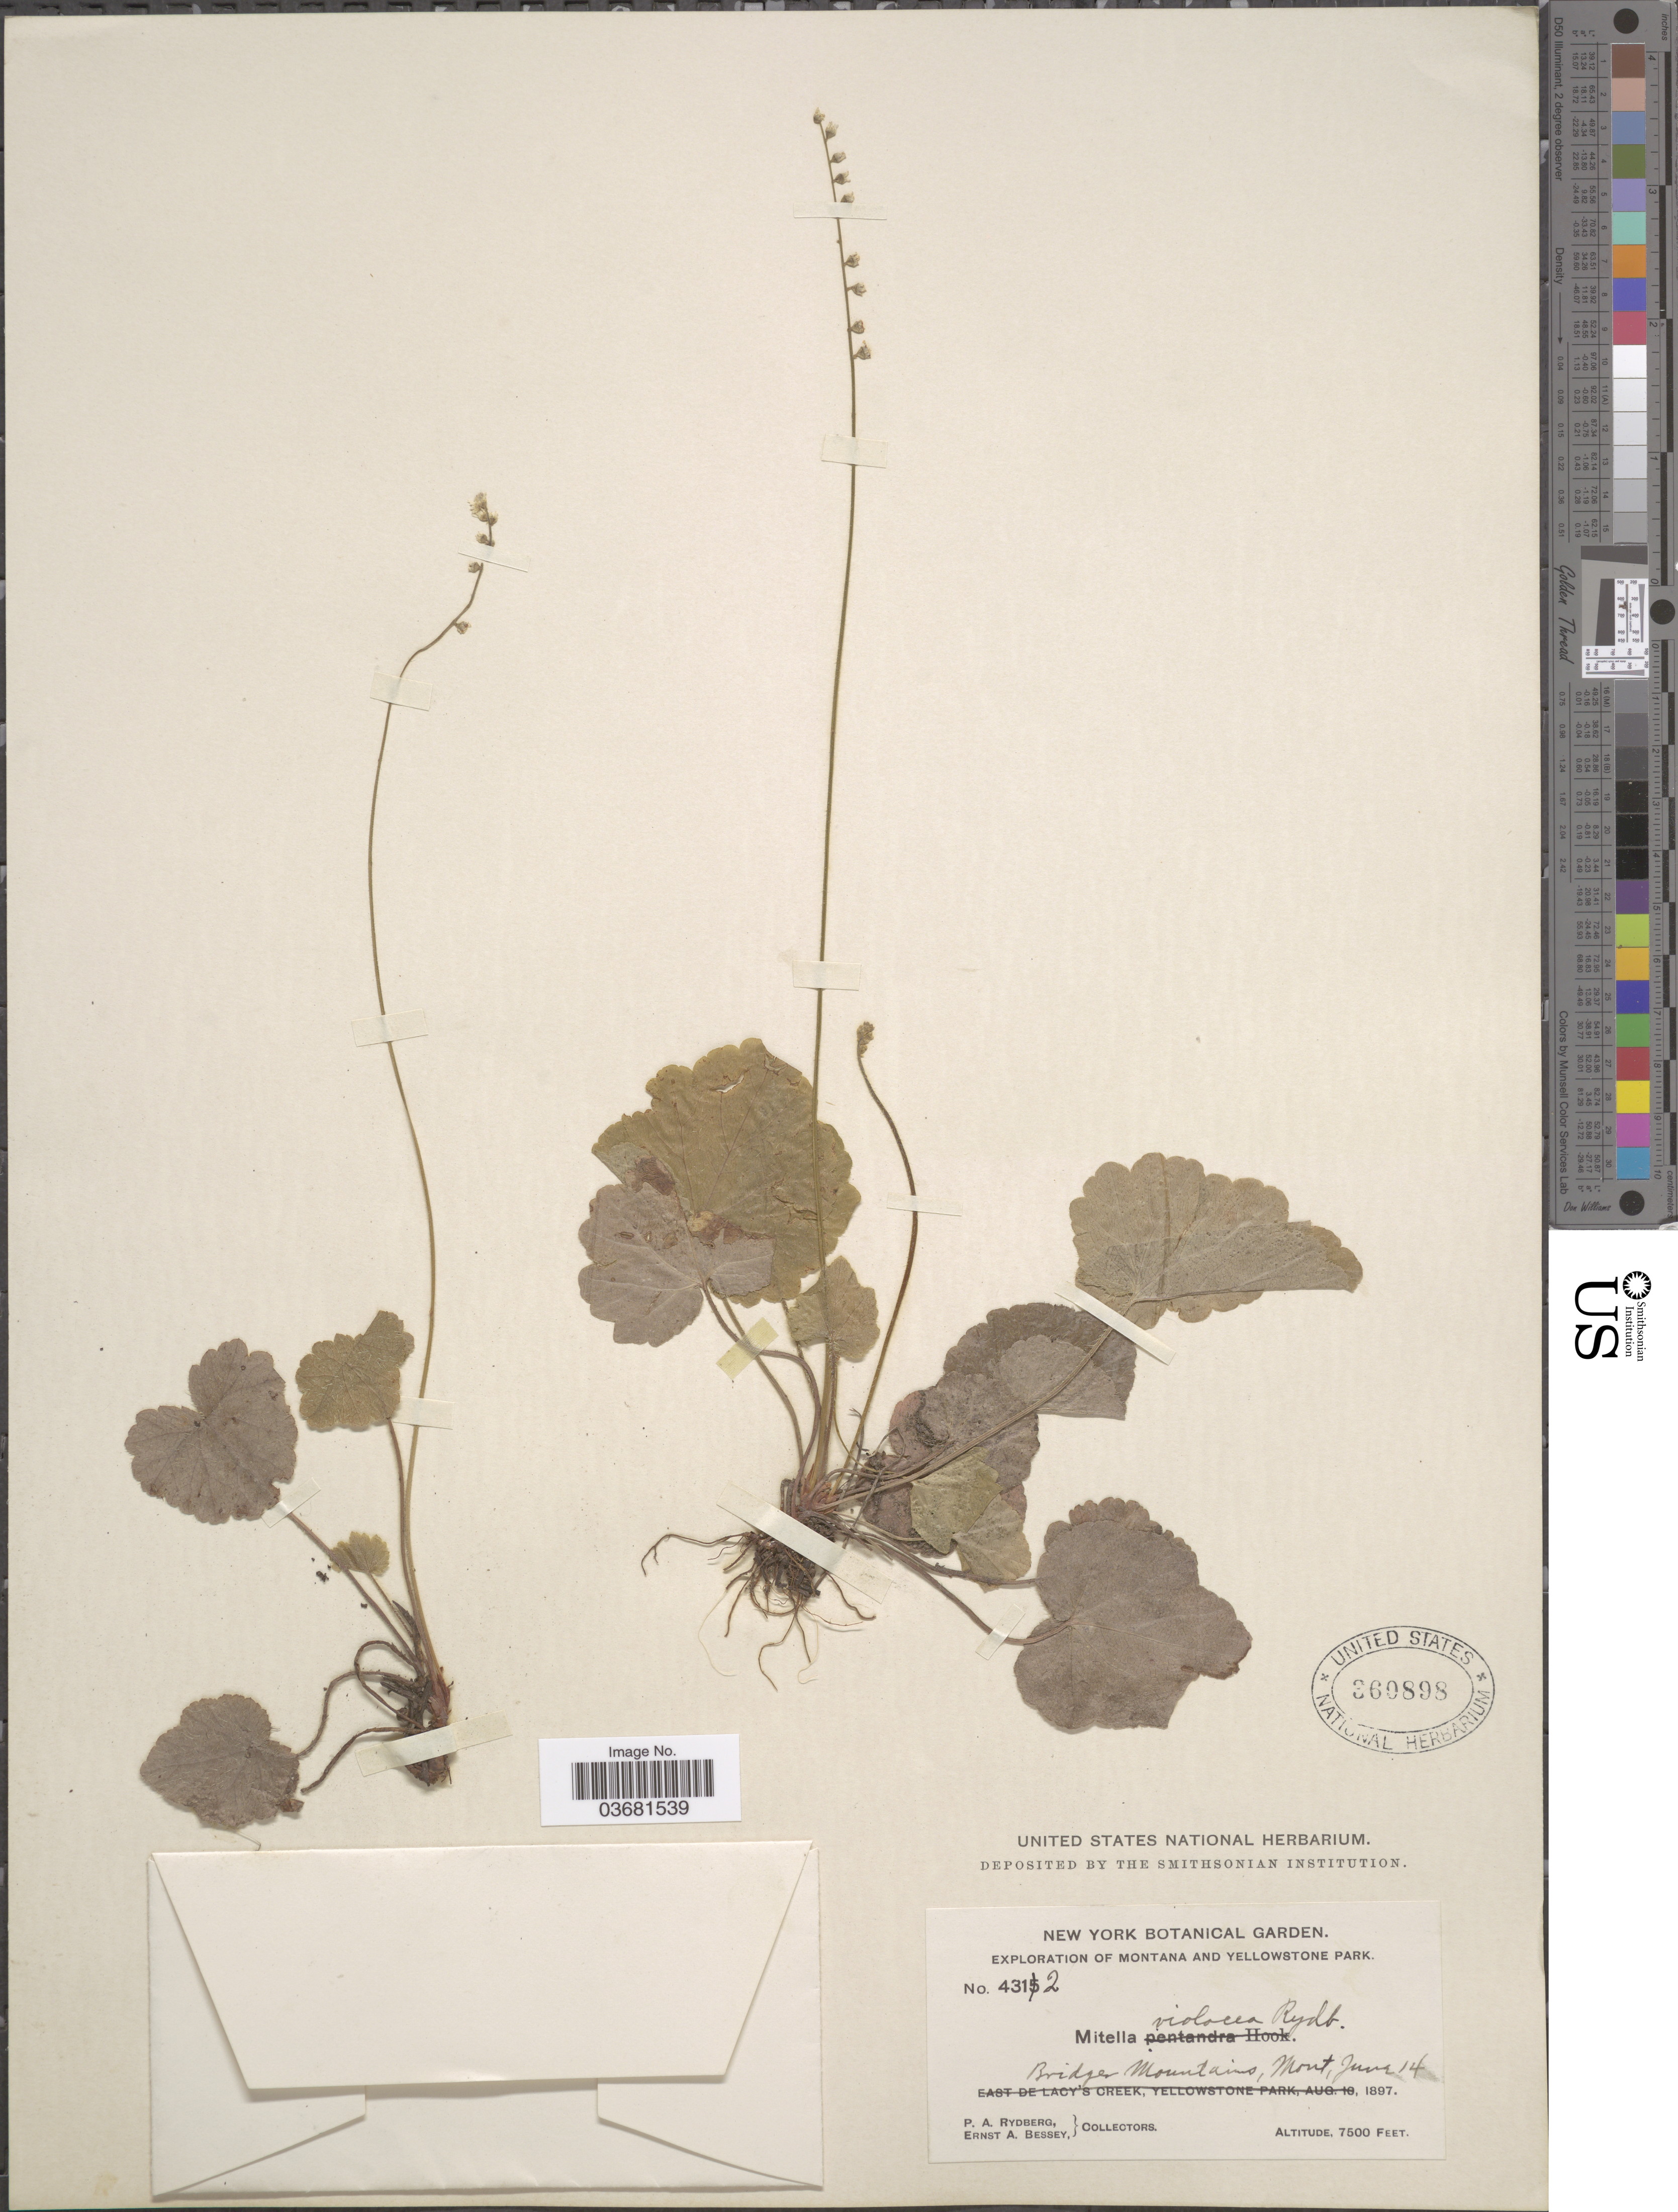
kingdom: Plantae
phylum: Tracheophyta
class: Magnoliopsida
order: Saxifragales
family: Saxifragaceae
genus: Mitella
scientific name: Mitella violacea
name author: Rydb.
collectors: P. A. Rydberg & E. A. Bessey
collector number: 4312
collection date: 1897-06-14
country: United States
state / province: Montana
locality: Exploration of Montana and Yellowstone Park. Bridge Mountains.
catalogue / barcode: US 360898